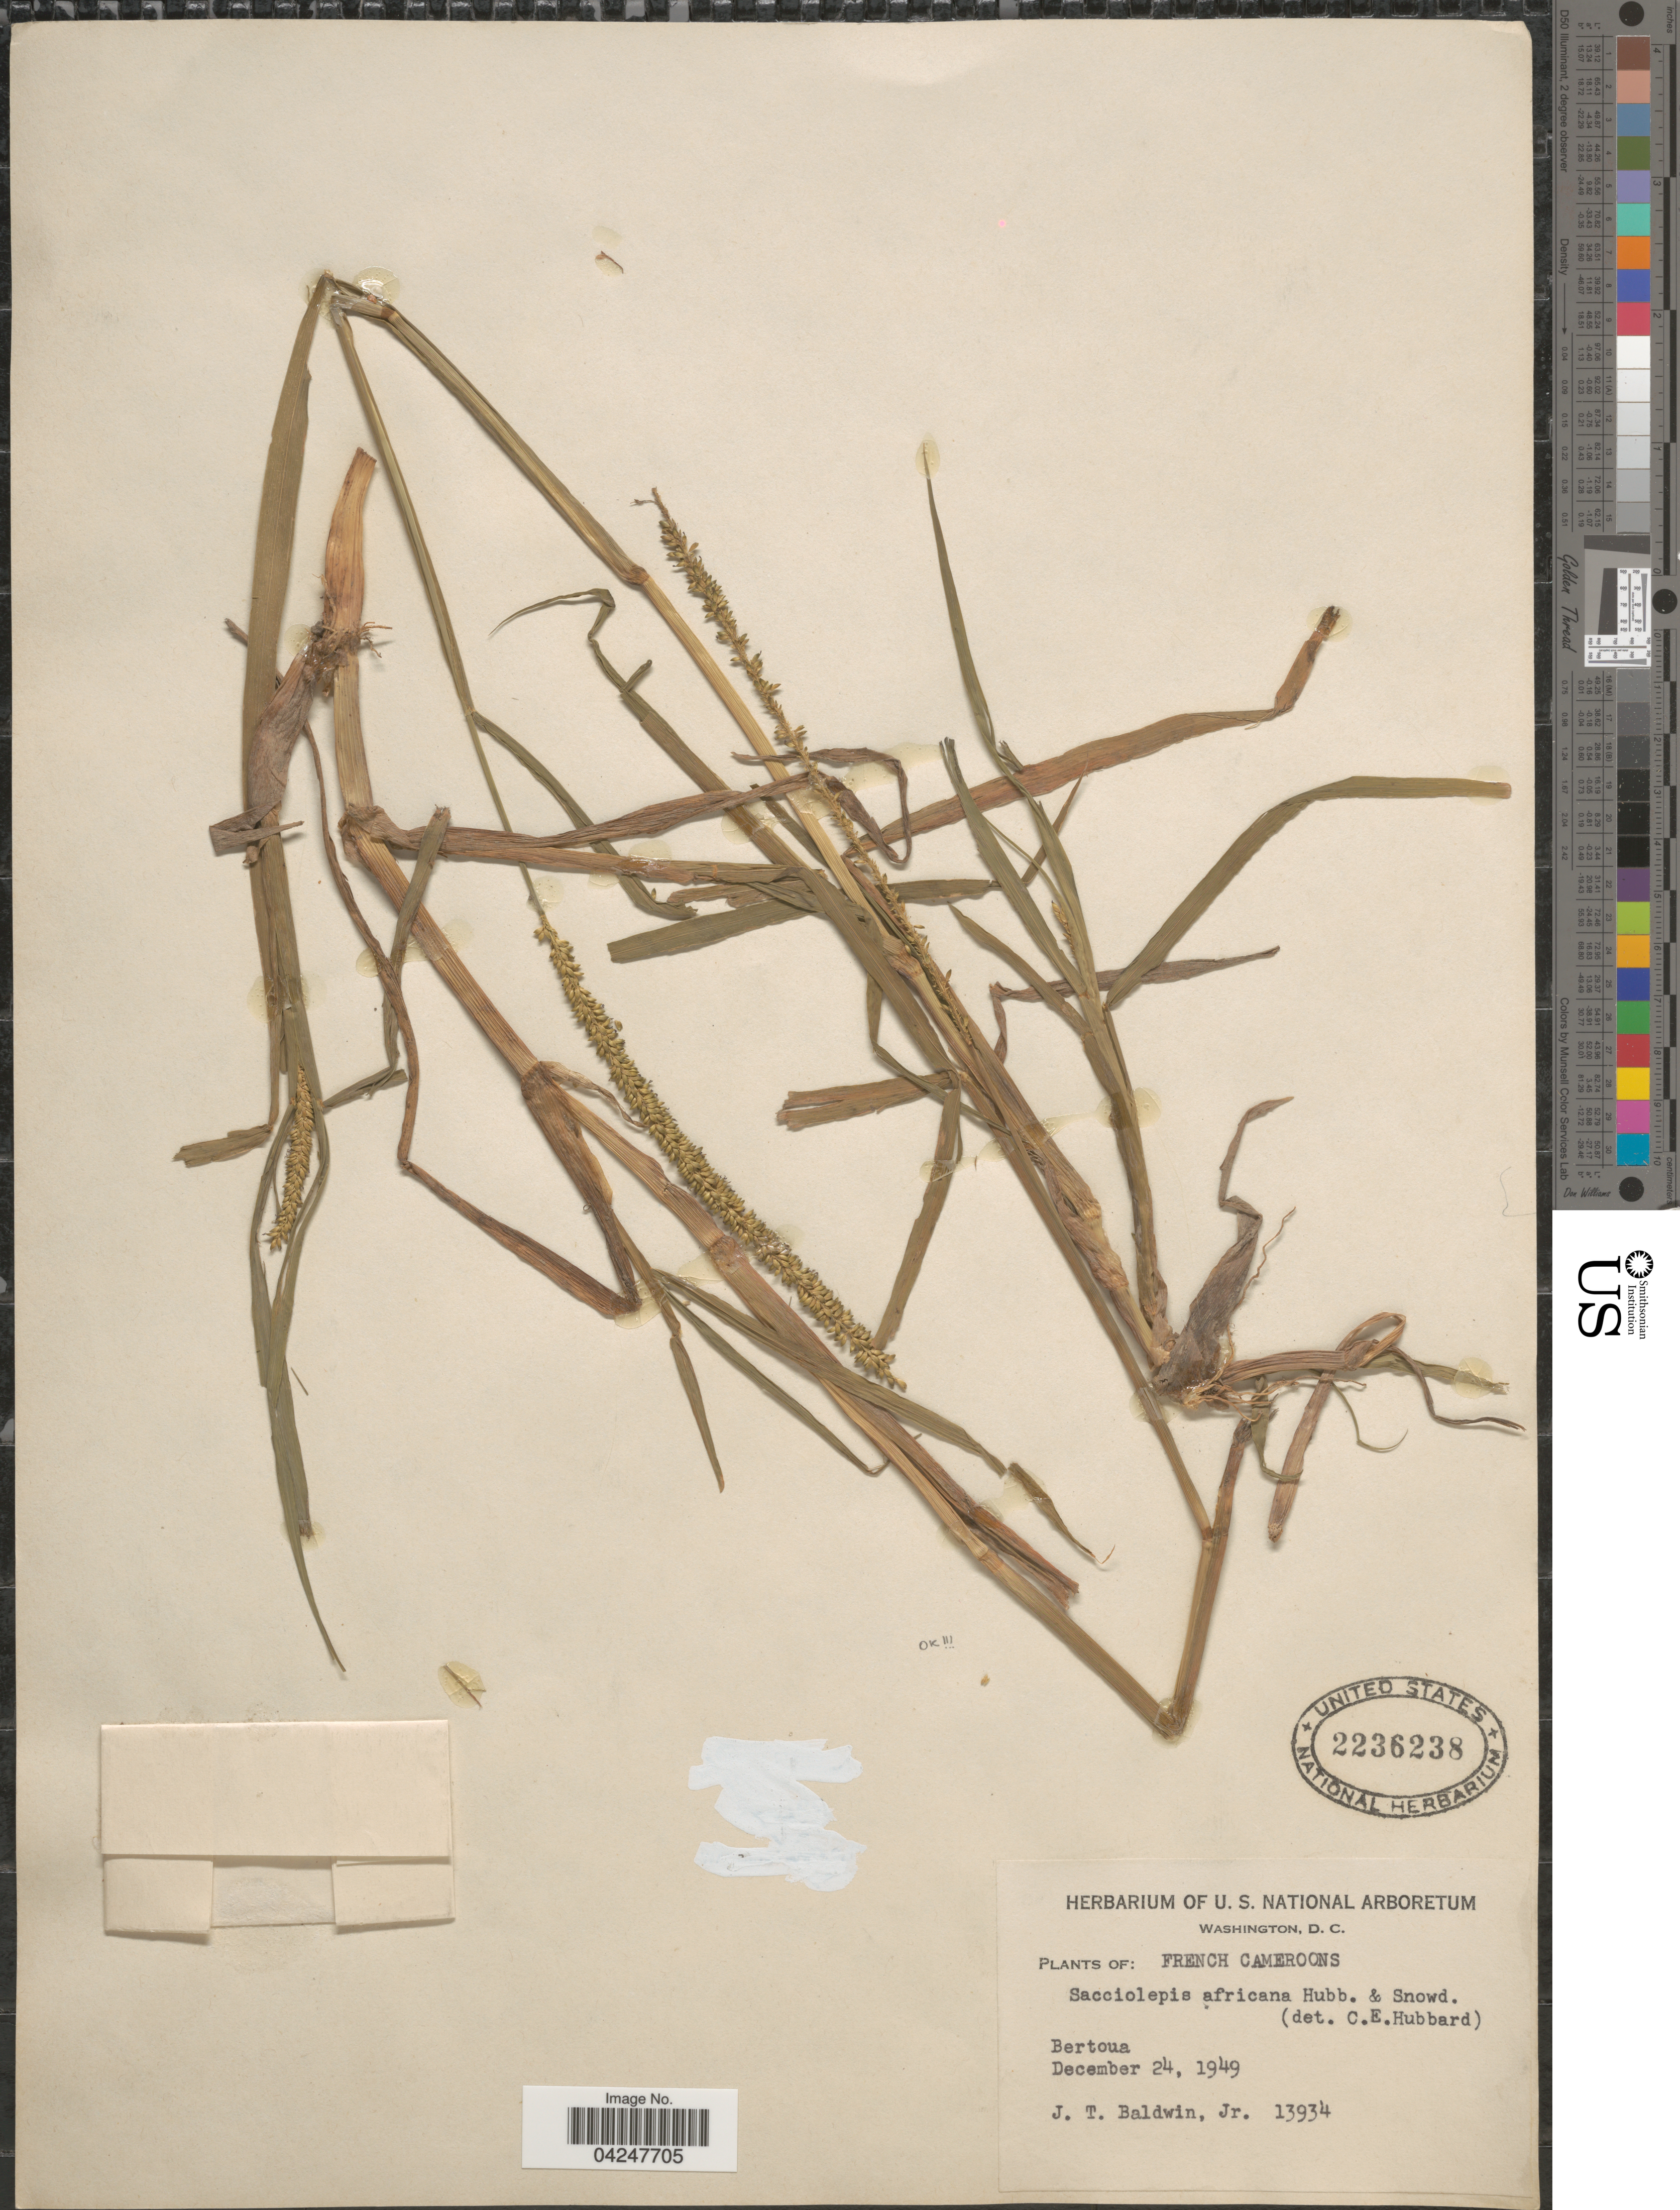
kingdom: Plantae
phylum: Tracheophyta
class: Liliopsida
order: Poales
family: Poaceae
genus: Sacciolepis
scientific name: Sacciolepis africana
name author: C. E. Hubb. & Snowden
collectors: J. T. Baldwin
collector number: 13934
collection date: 1949-12-24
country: Cameroon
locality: French Cameroons. Bertoua.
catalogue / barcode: US 2236238